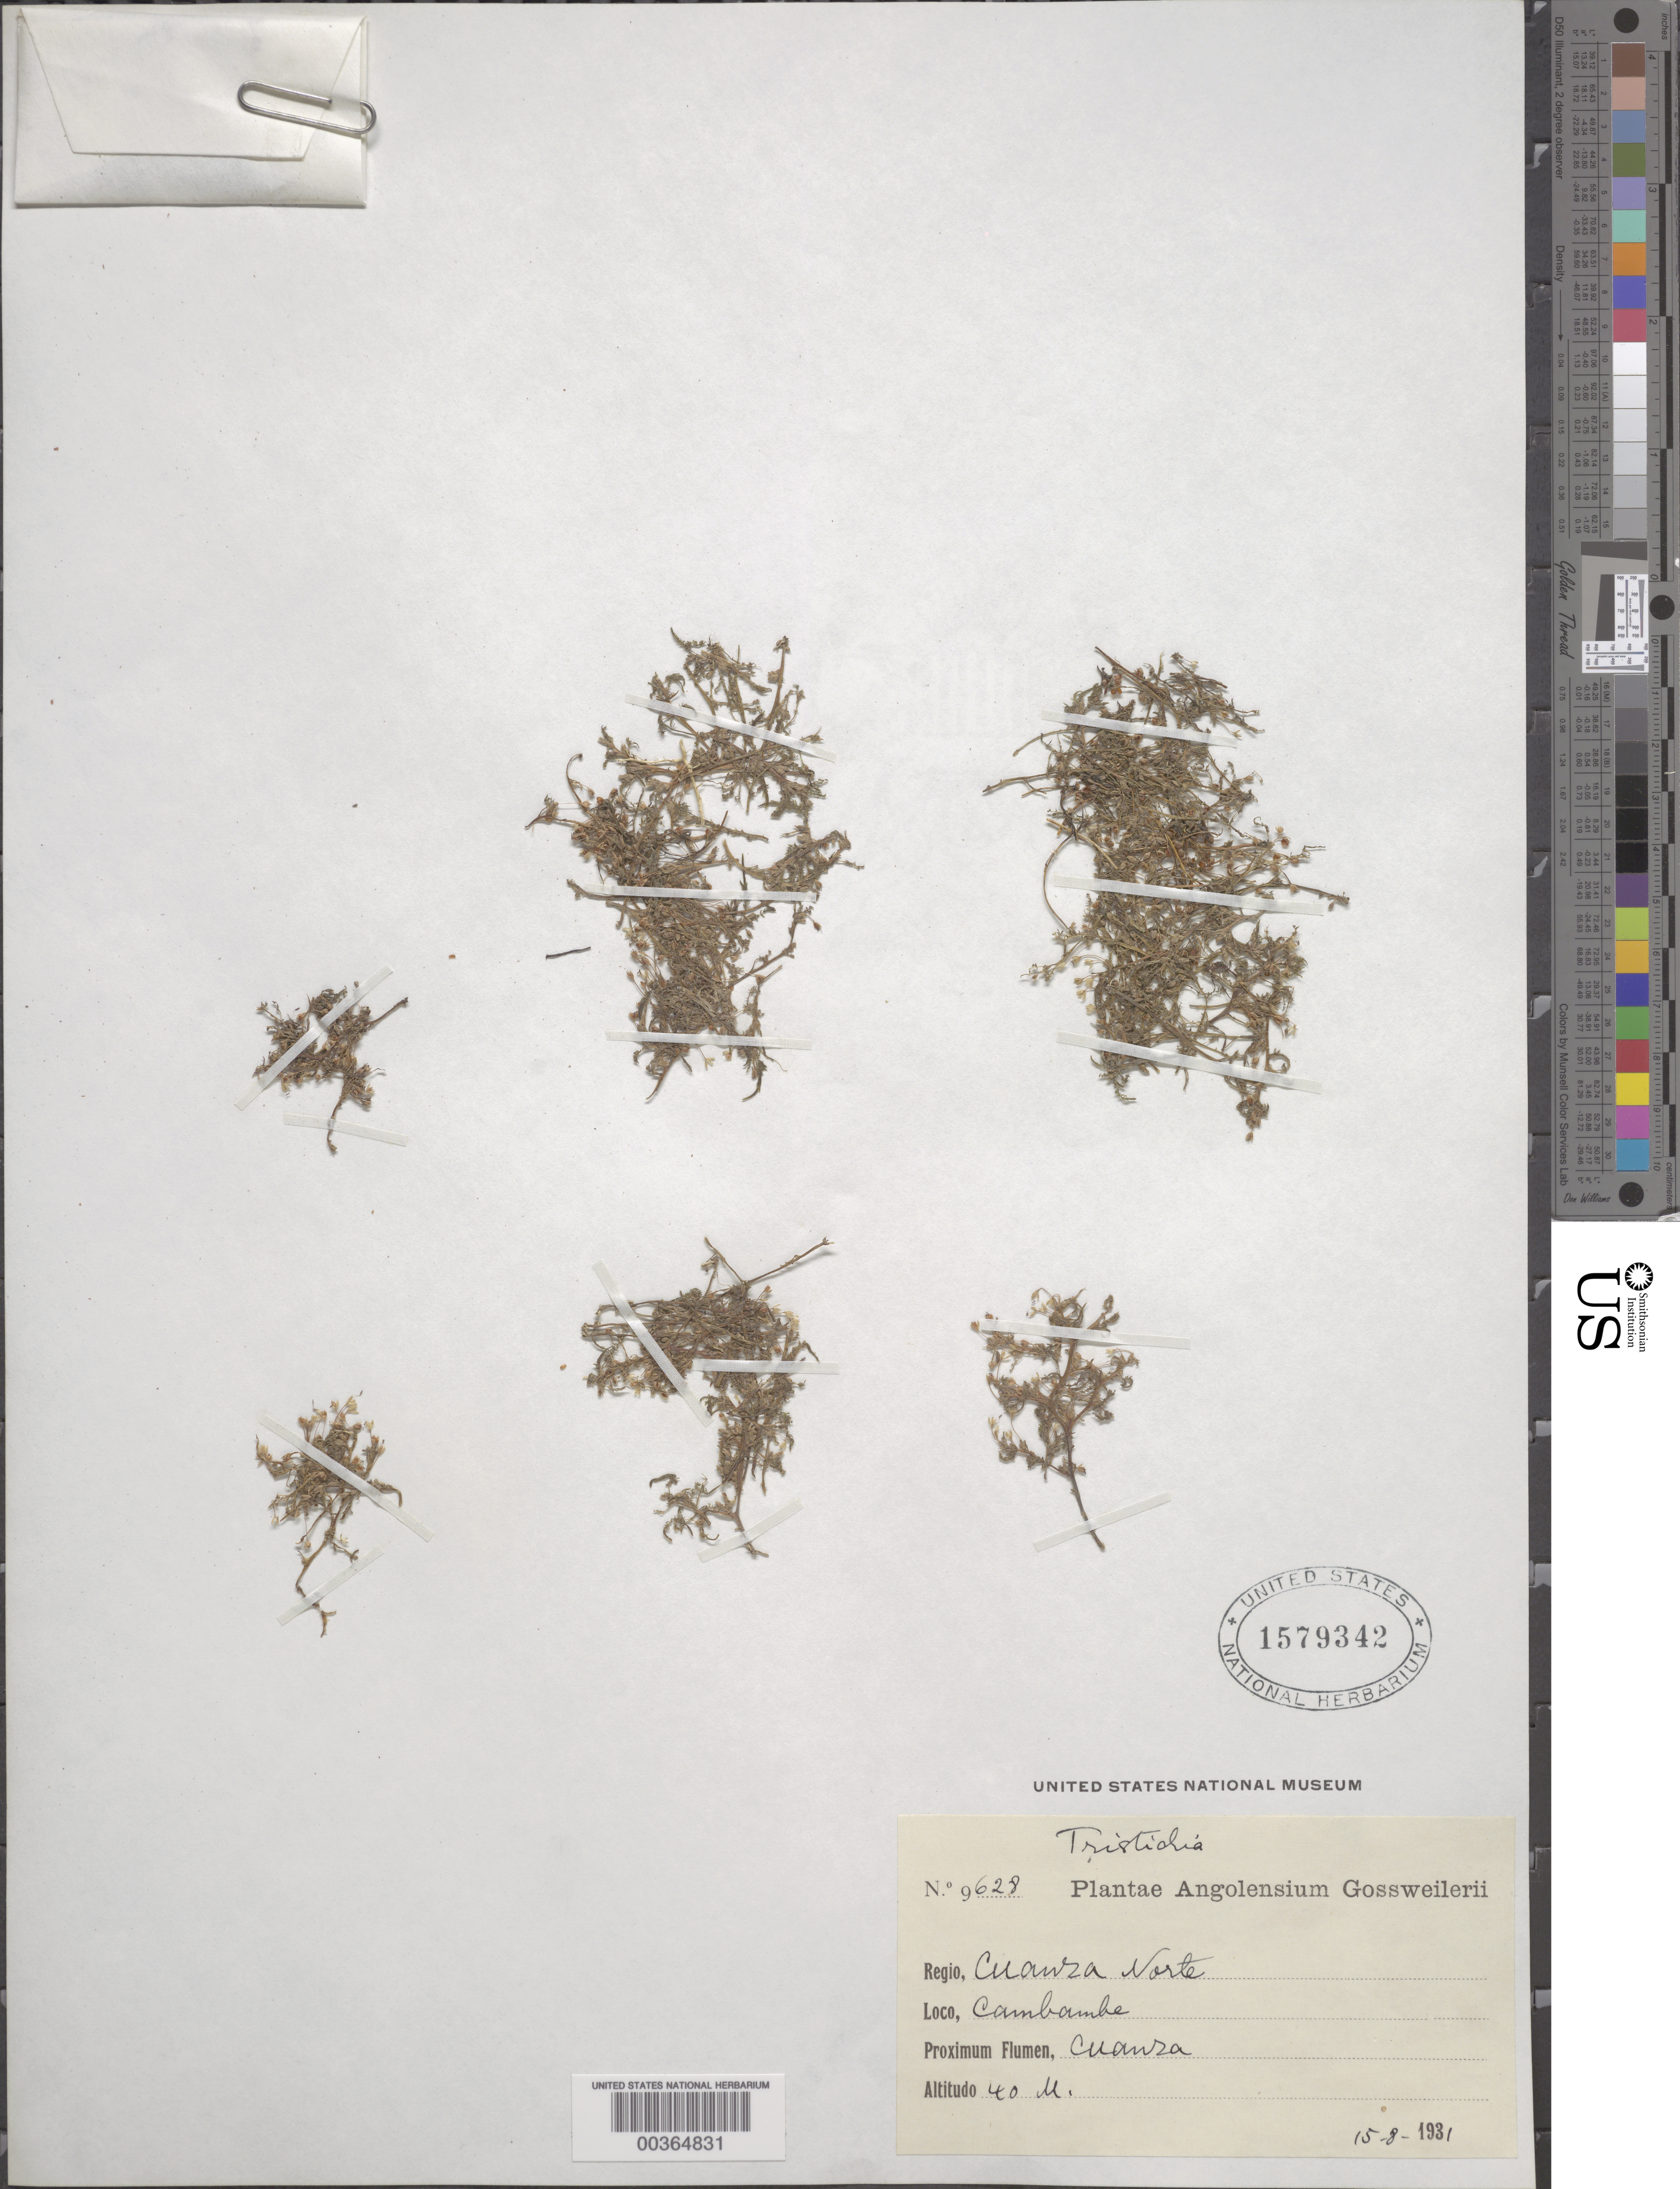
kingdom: Plantae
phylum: Tracheophyta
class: Magnoliopsida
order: Malpighiales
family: Podostemaceae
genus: Tristicha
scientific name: Tristicha sp.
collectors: J. Gossweiler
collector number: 9628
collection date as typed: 15 Aug 1931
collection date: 1931-08-15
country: Angola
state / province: Cuanza Norte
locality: Cambambe, Cuanza River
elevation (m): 40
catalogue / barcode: US 1579342